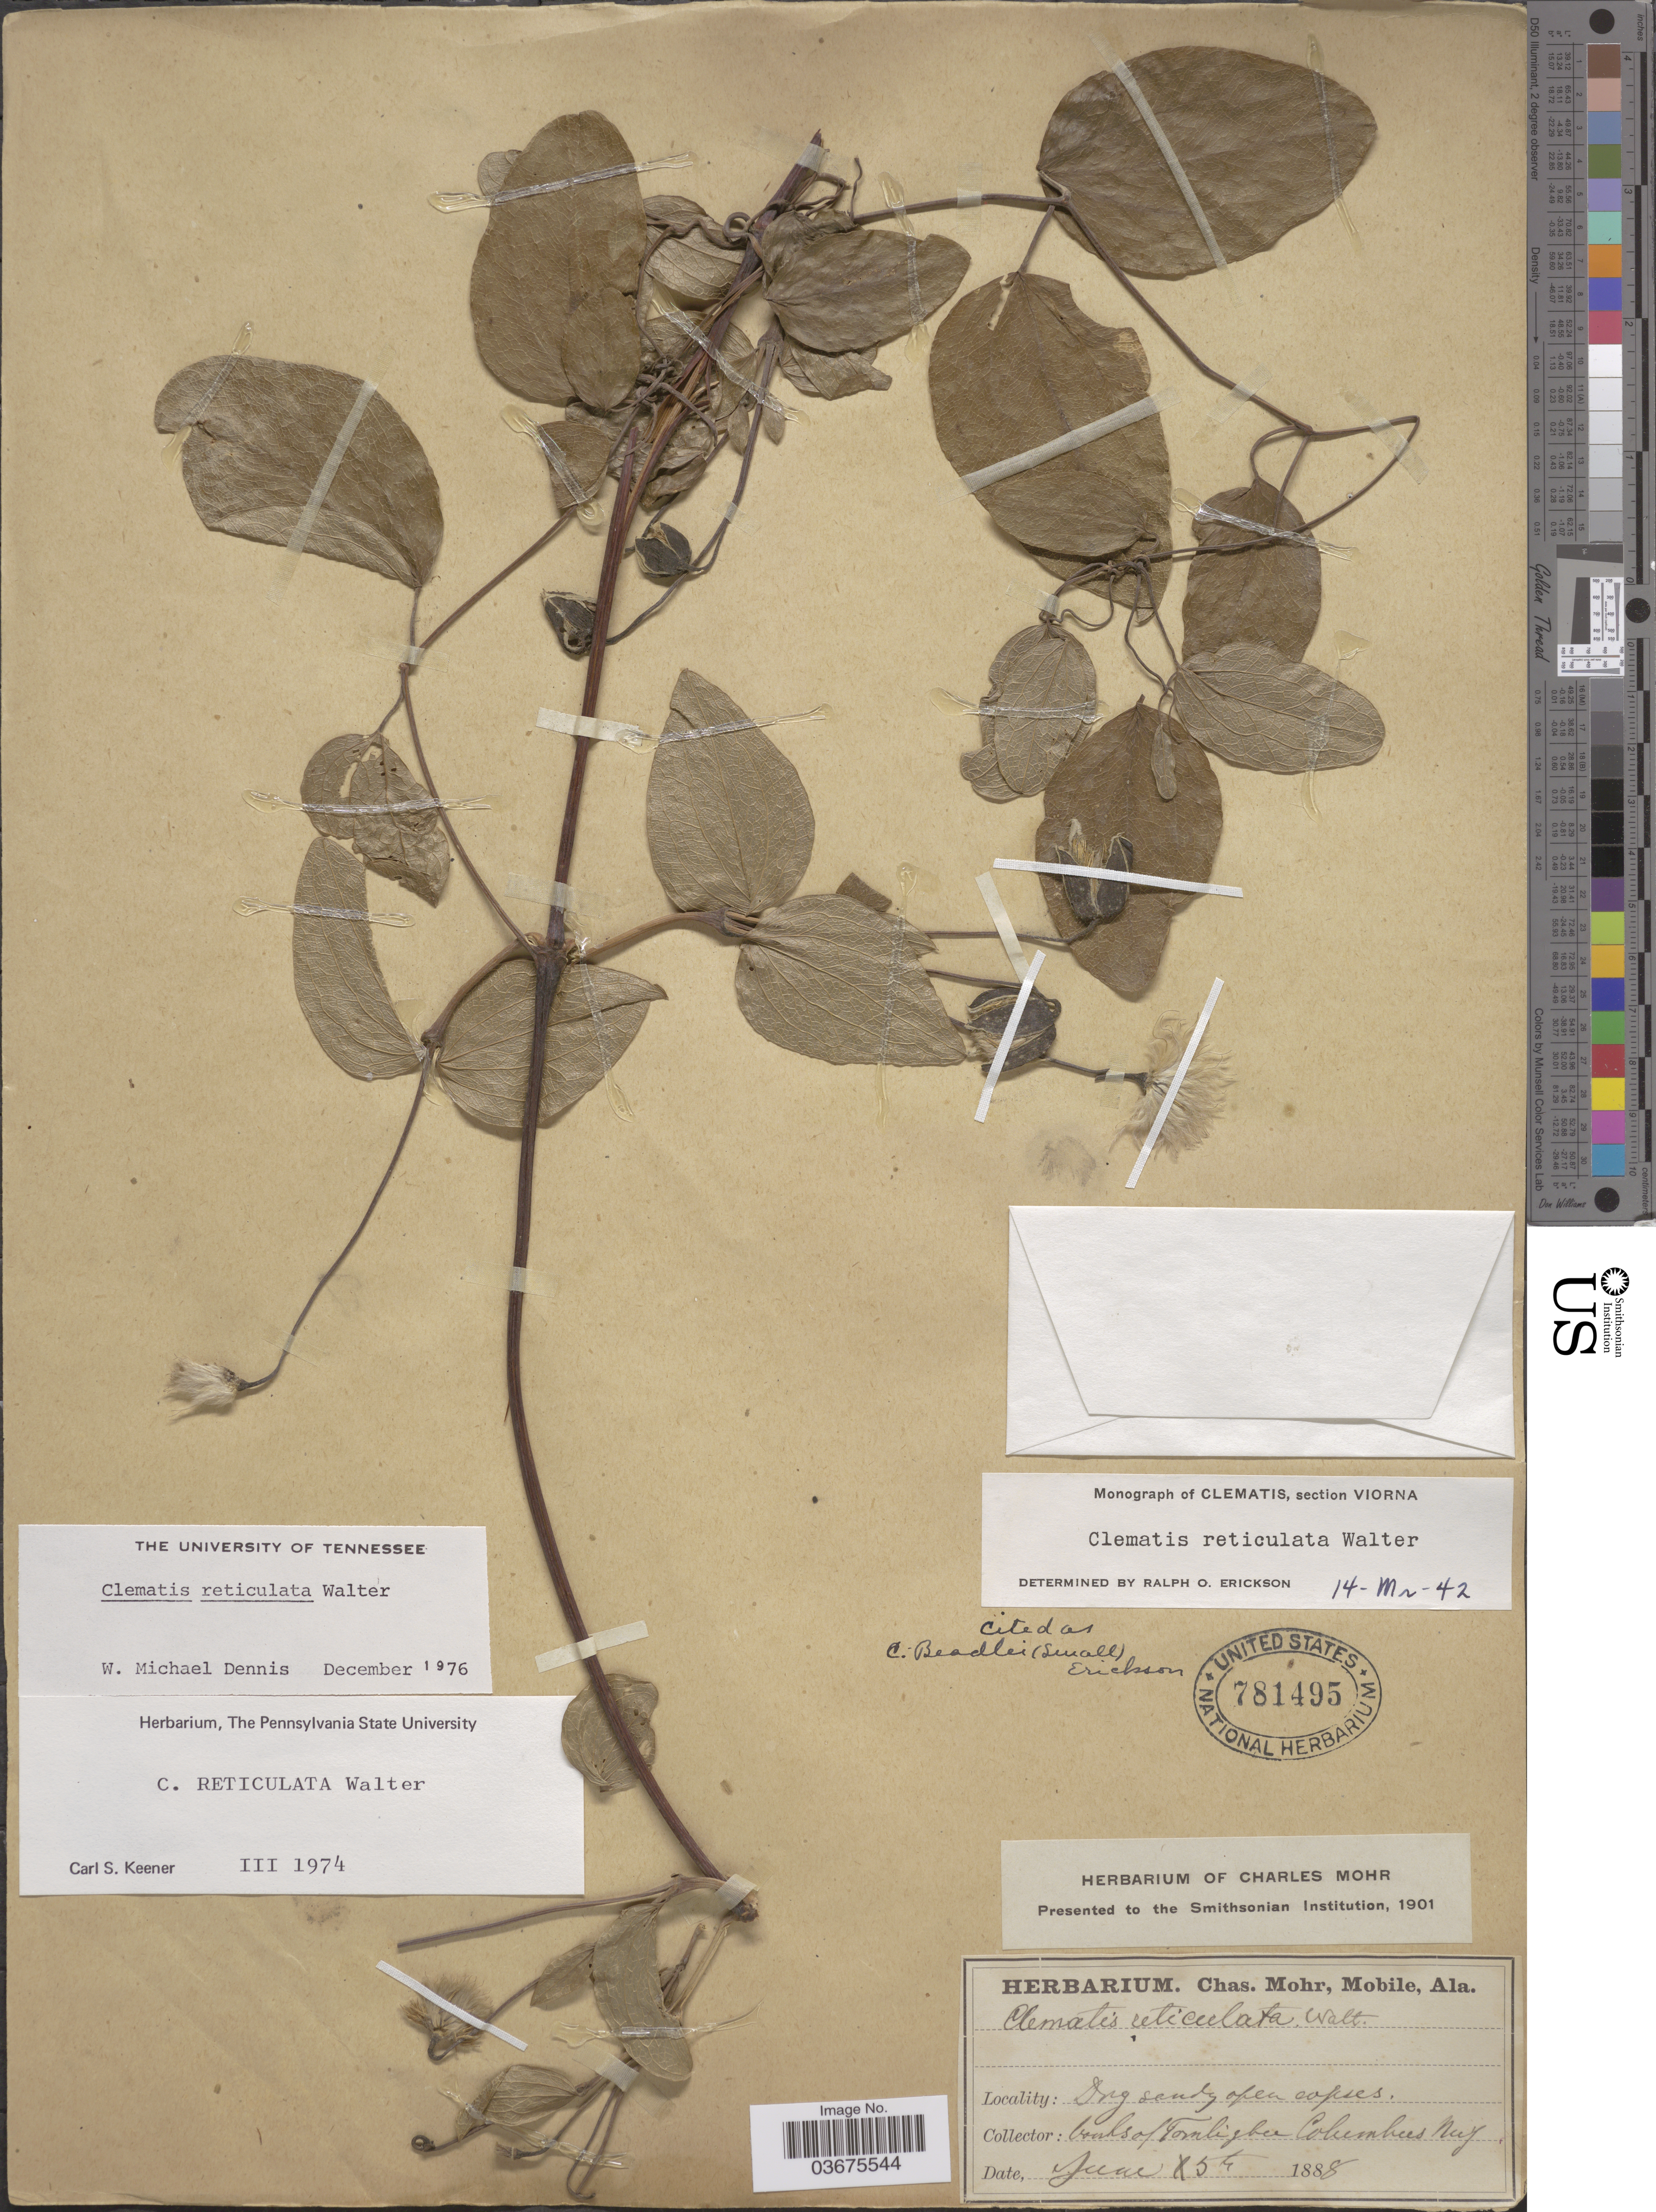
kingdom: Plantae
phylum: Tracheophyta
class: Magnoliopsida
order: Ranunculales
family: Ranunculaceae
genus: Clematis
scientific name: Clematis reticulata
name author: Walter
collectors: ex herb. Charles Mohr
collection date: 1888-06-05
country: United States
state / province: Mississippi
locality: Banks of Tombigbee Columbus.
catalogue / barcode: US 781495